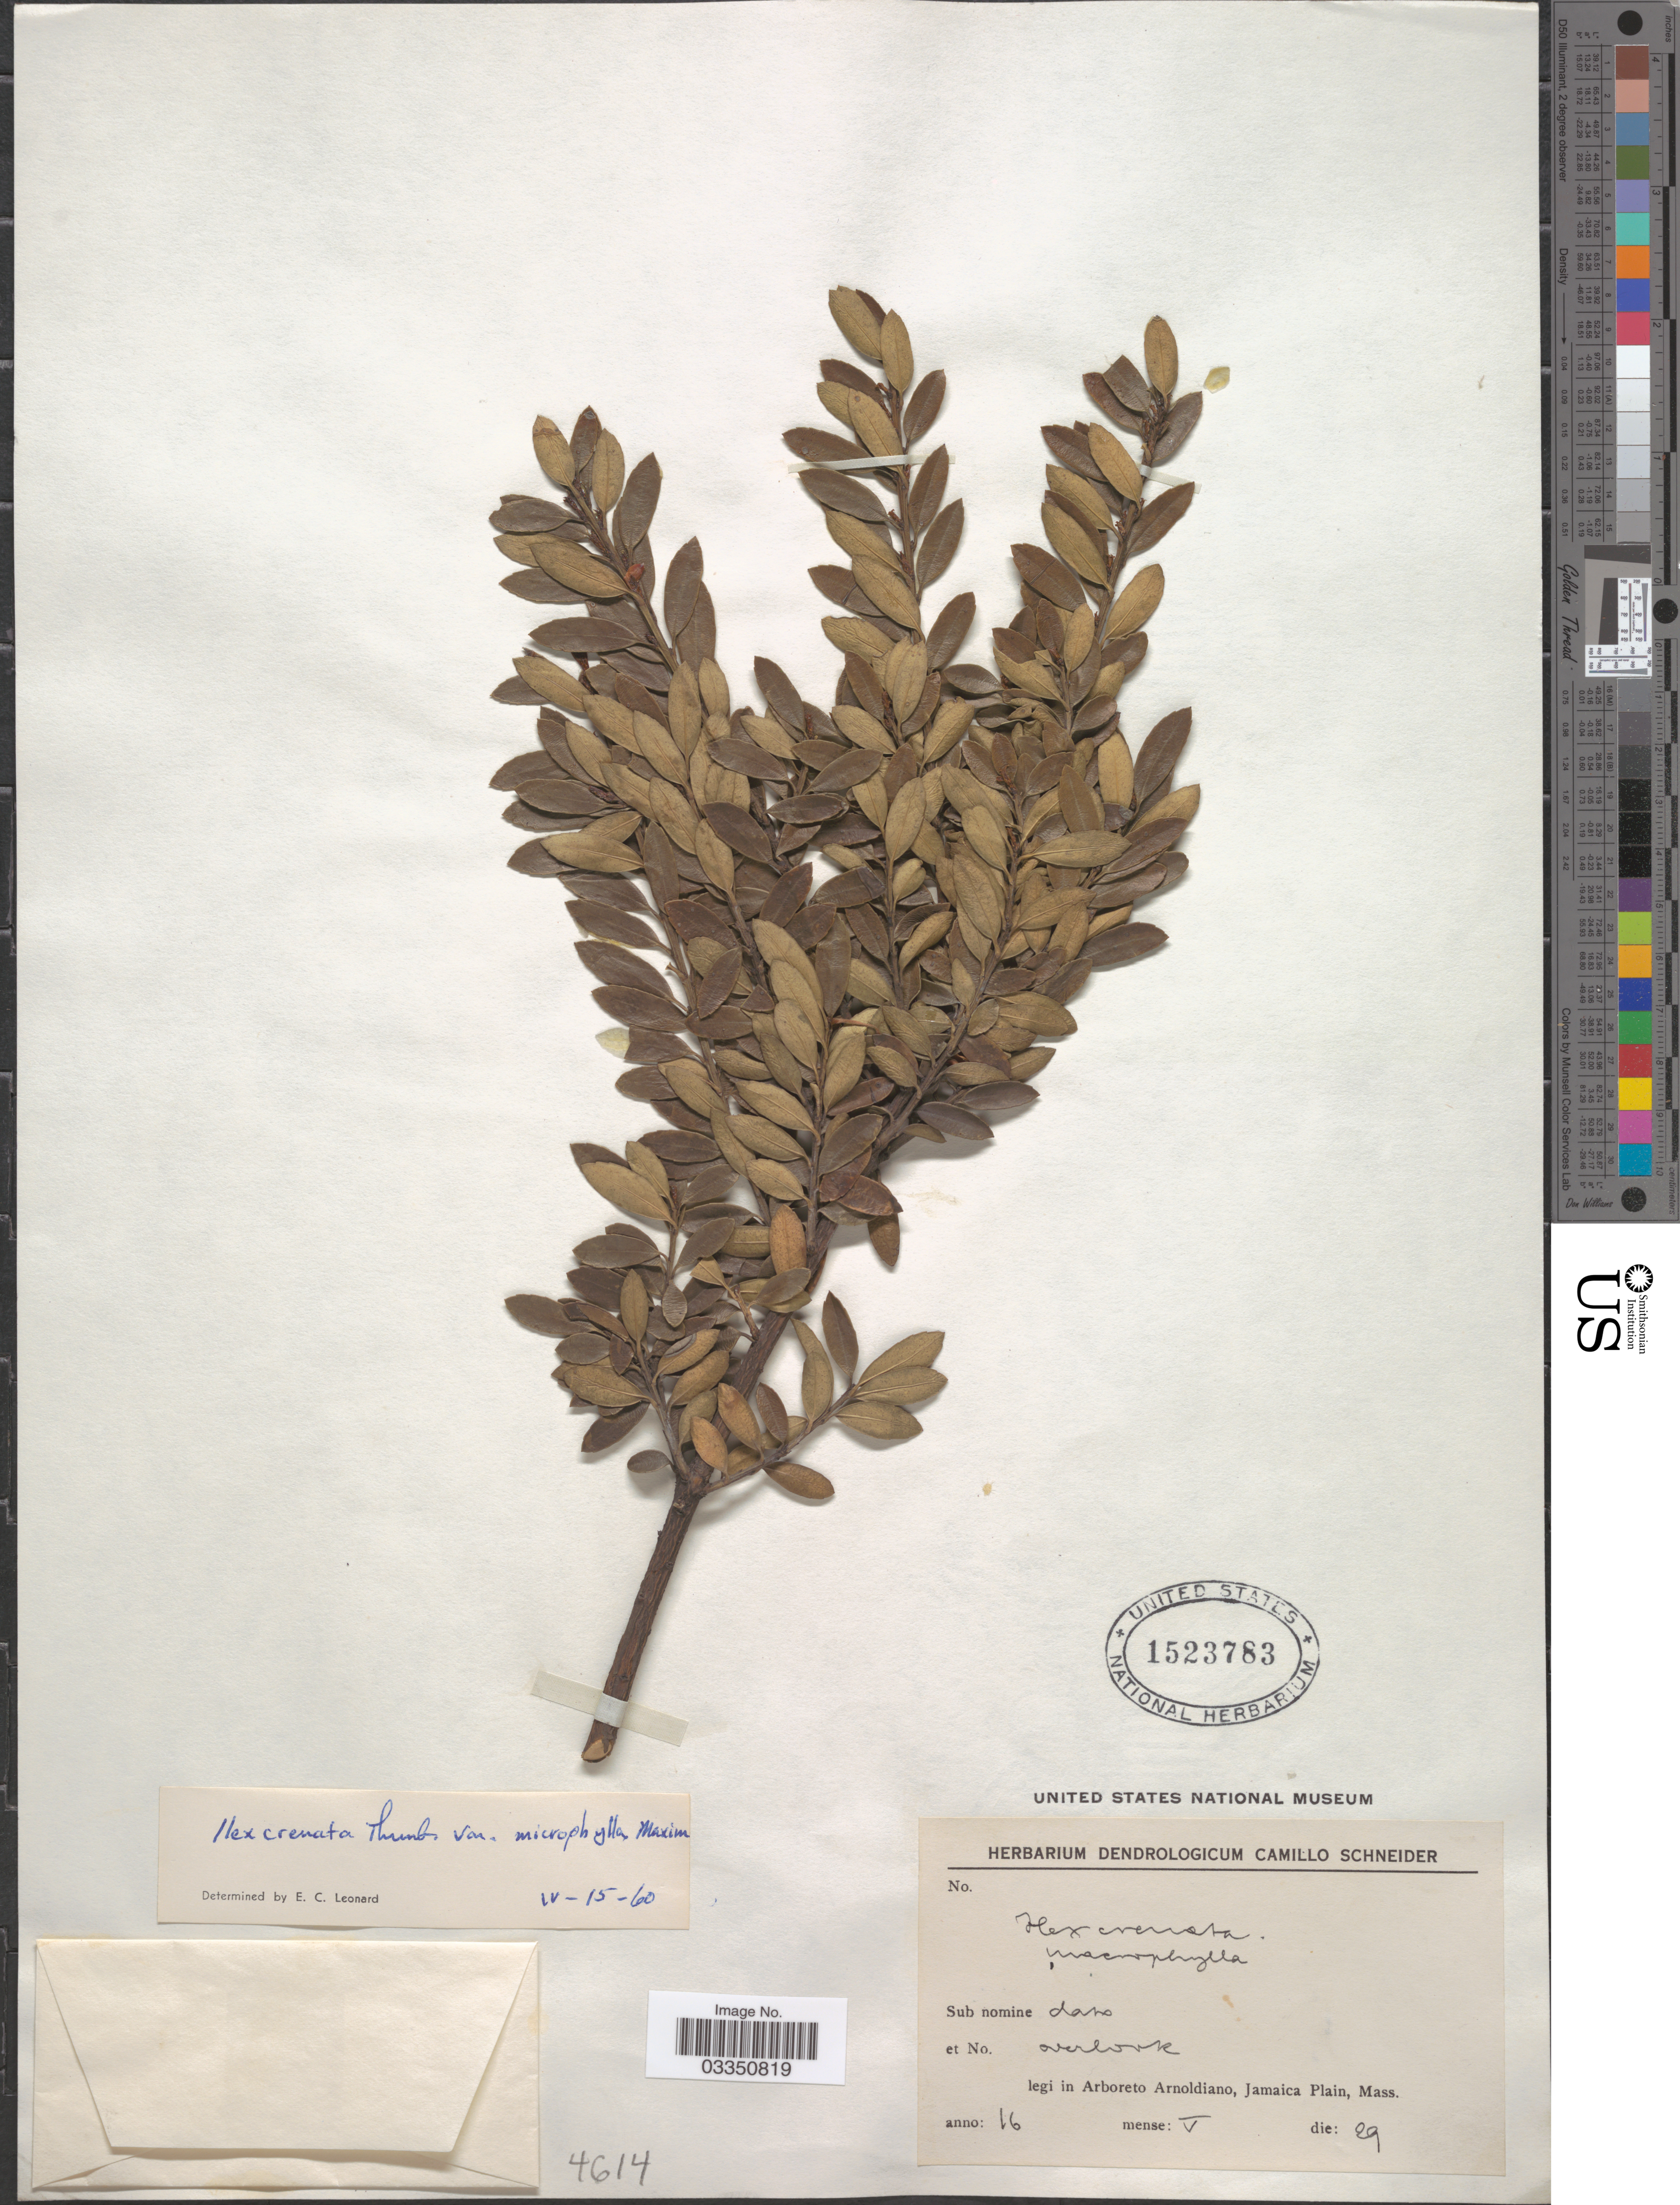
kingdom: Plantae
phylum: Tracheophyta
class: Magnoliopsida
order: Aquifoliales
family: Aquifoliaceae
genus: Ilex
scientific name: Ilex crenata var. microphylla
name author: (Rehder) Maxim. ex Rehder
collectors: ex herb. Dendrologicum C. Schneider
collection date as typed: Transcribed d/m/y: 29/5/16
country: United States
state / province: Massachusetts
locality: In Arboreto Arnoldiano, Jamaica Plain.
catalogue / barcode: US 1523783